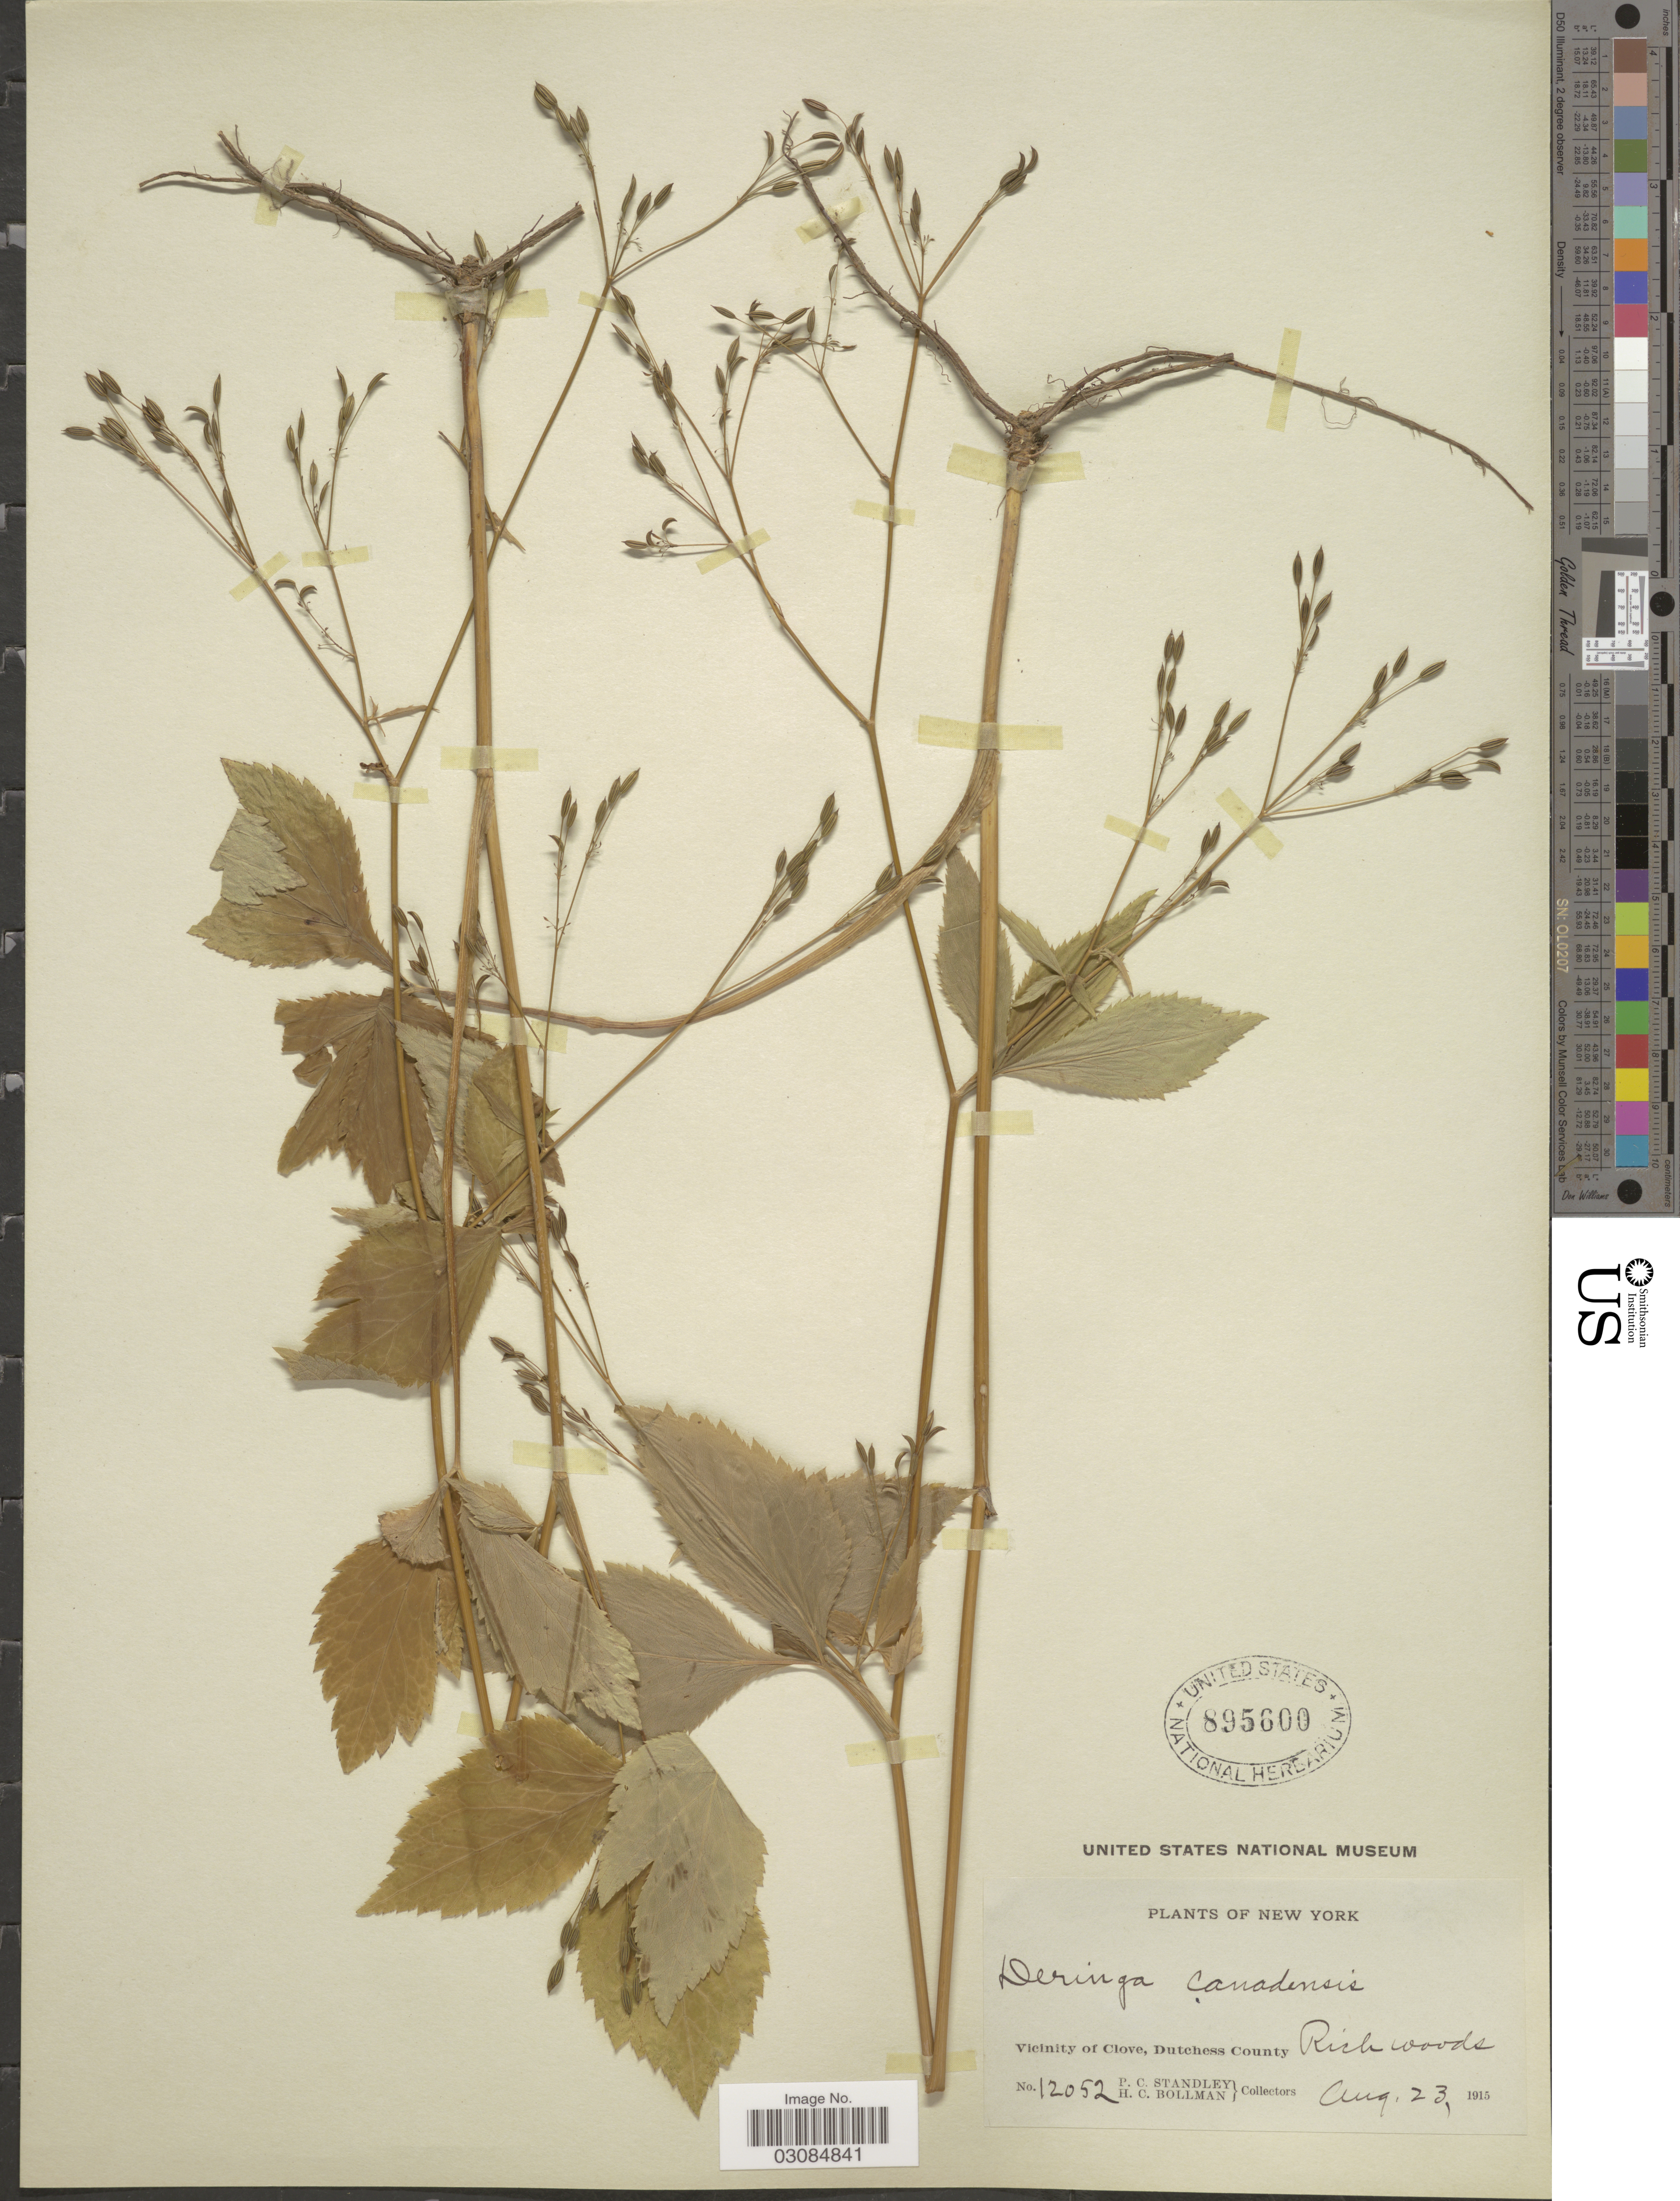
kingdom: Plantae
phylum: Tracheophyta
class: Magnoliopsida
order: Apiales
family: Apiaceae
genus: Cryptotaenia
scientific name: Cryptotaenia canadensis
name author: (L.) DC.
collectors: P. C. Standley & H. C. Bollman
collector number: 12052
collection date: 1915-08-23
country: United States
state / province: New York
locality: Vicinity of Clove, Dutchess County.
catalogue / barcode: US 895600